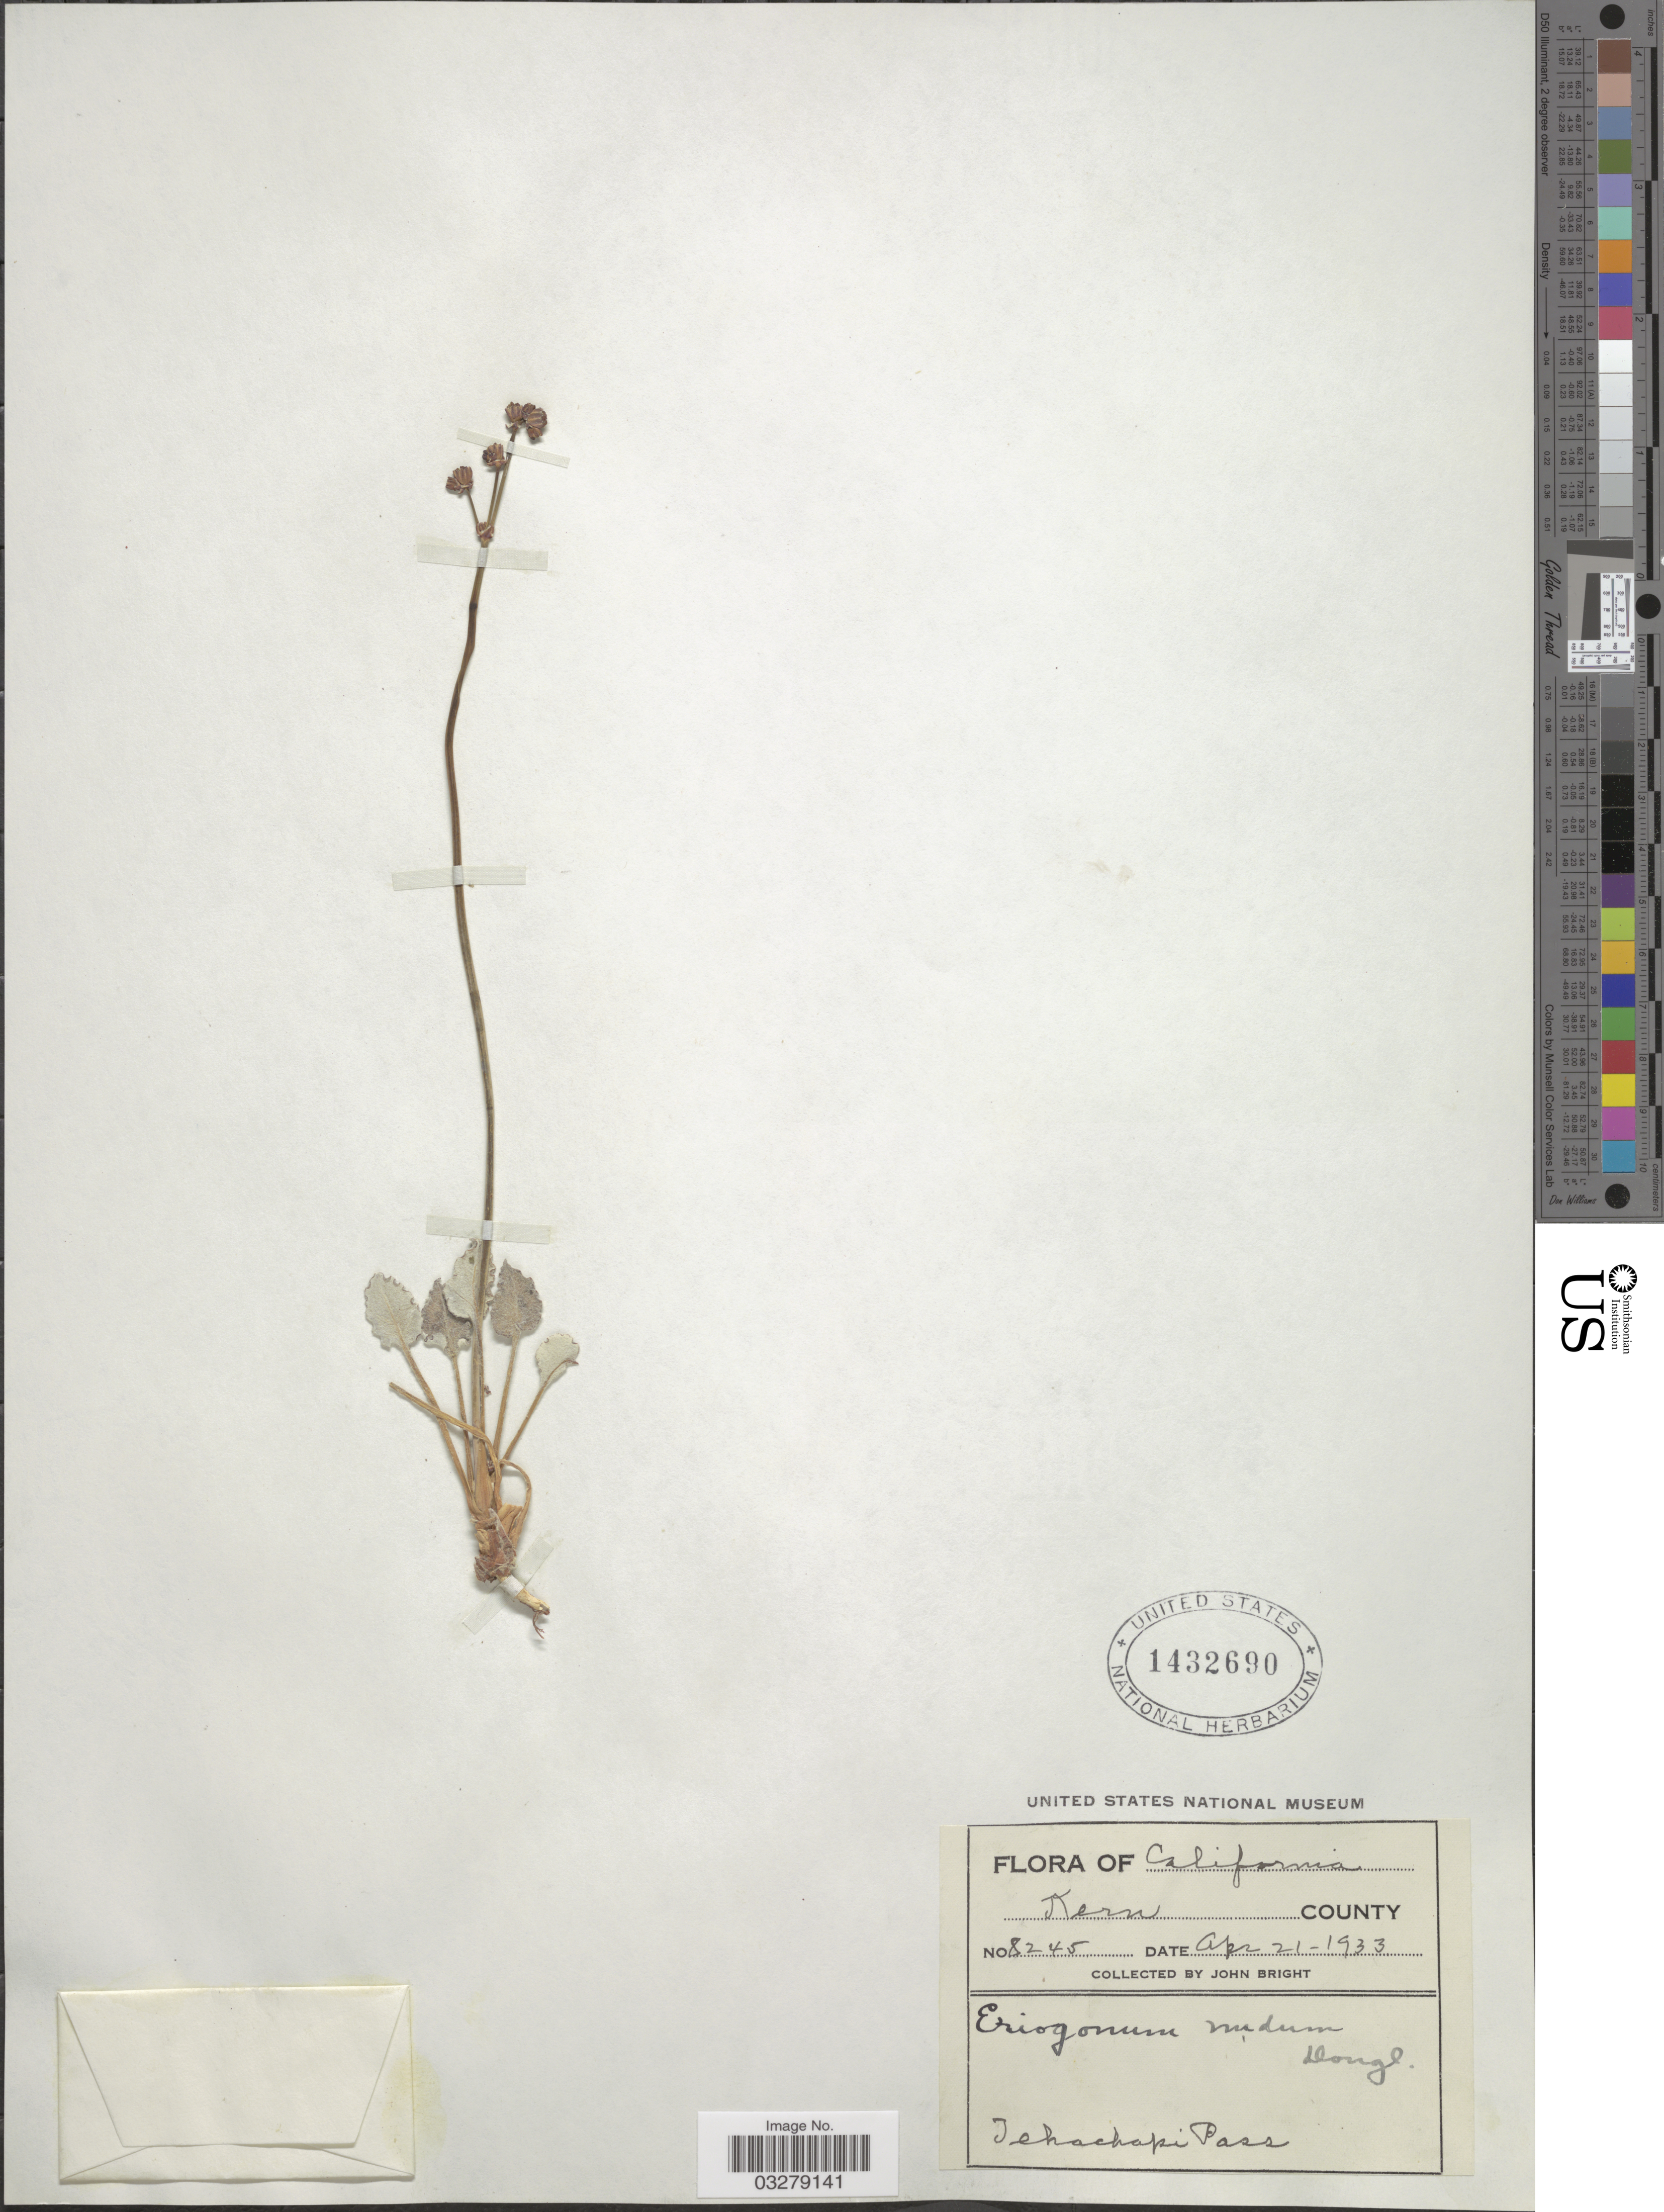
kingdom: Plantae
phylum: Tracheophyta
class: Magnoliopsida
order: Caryophyllales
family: Polygonaceae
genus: Eriogonum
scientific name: Eriogonum nudum var. westonii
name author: (S. Stokes) J.T. Howell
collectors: J. Bright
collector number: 8245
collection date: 1933-04-21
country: United States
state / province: California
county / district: Kern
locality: Kern County. Tehachapi Pass.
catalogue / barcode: US 1432690